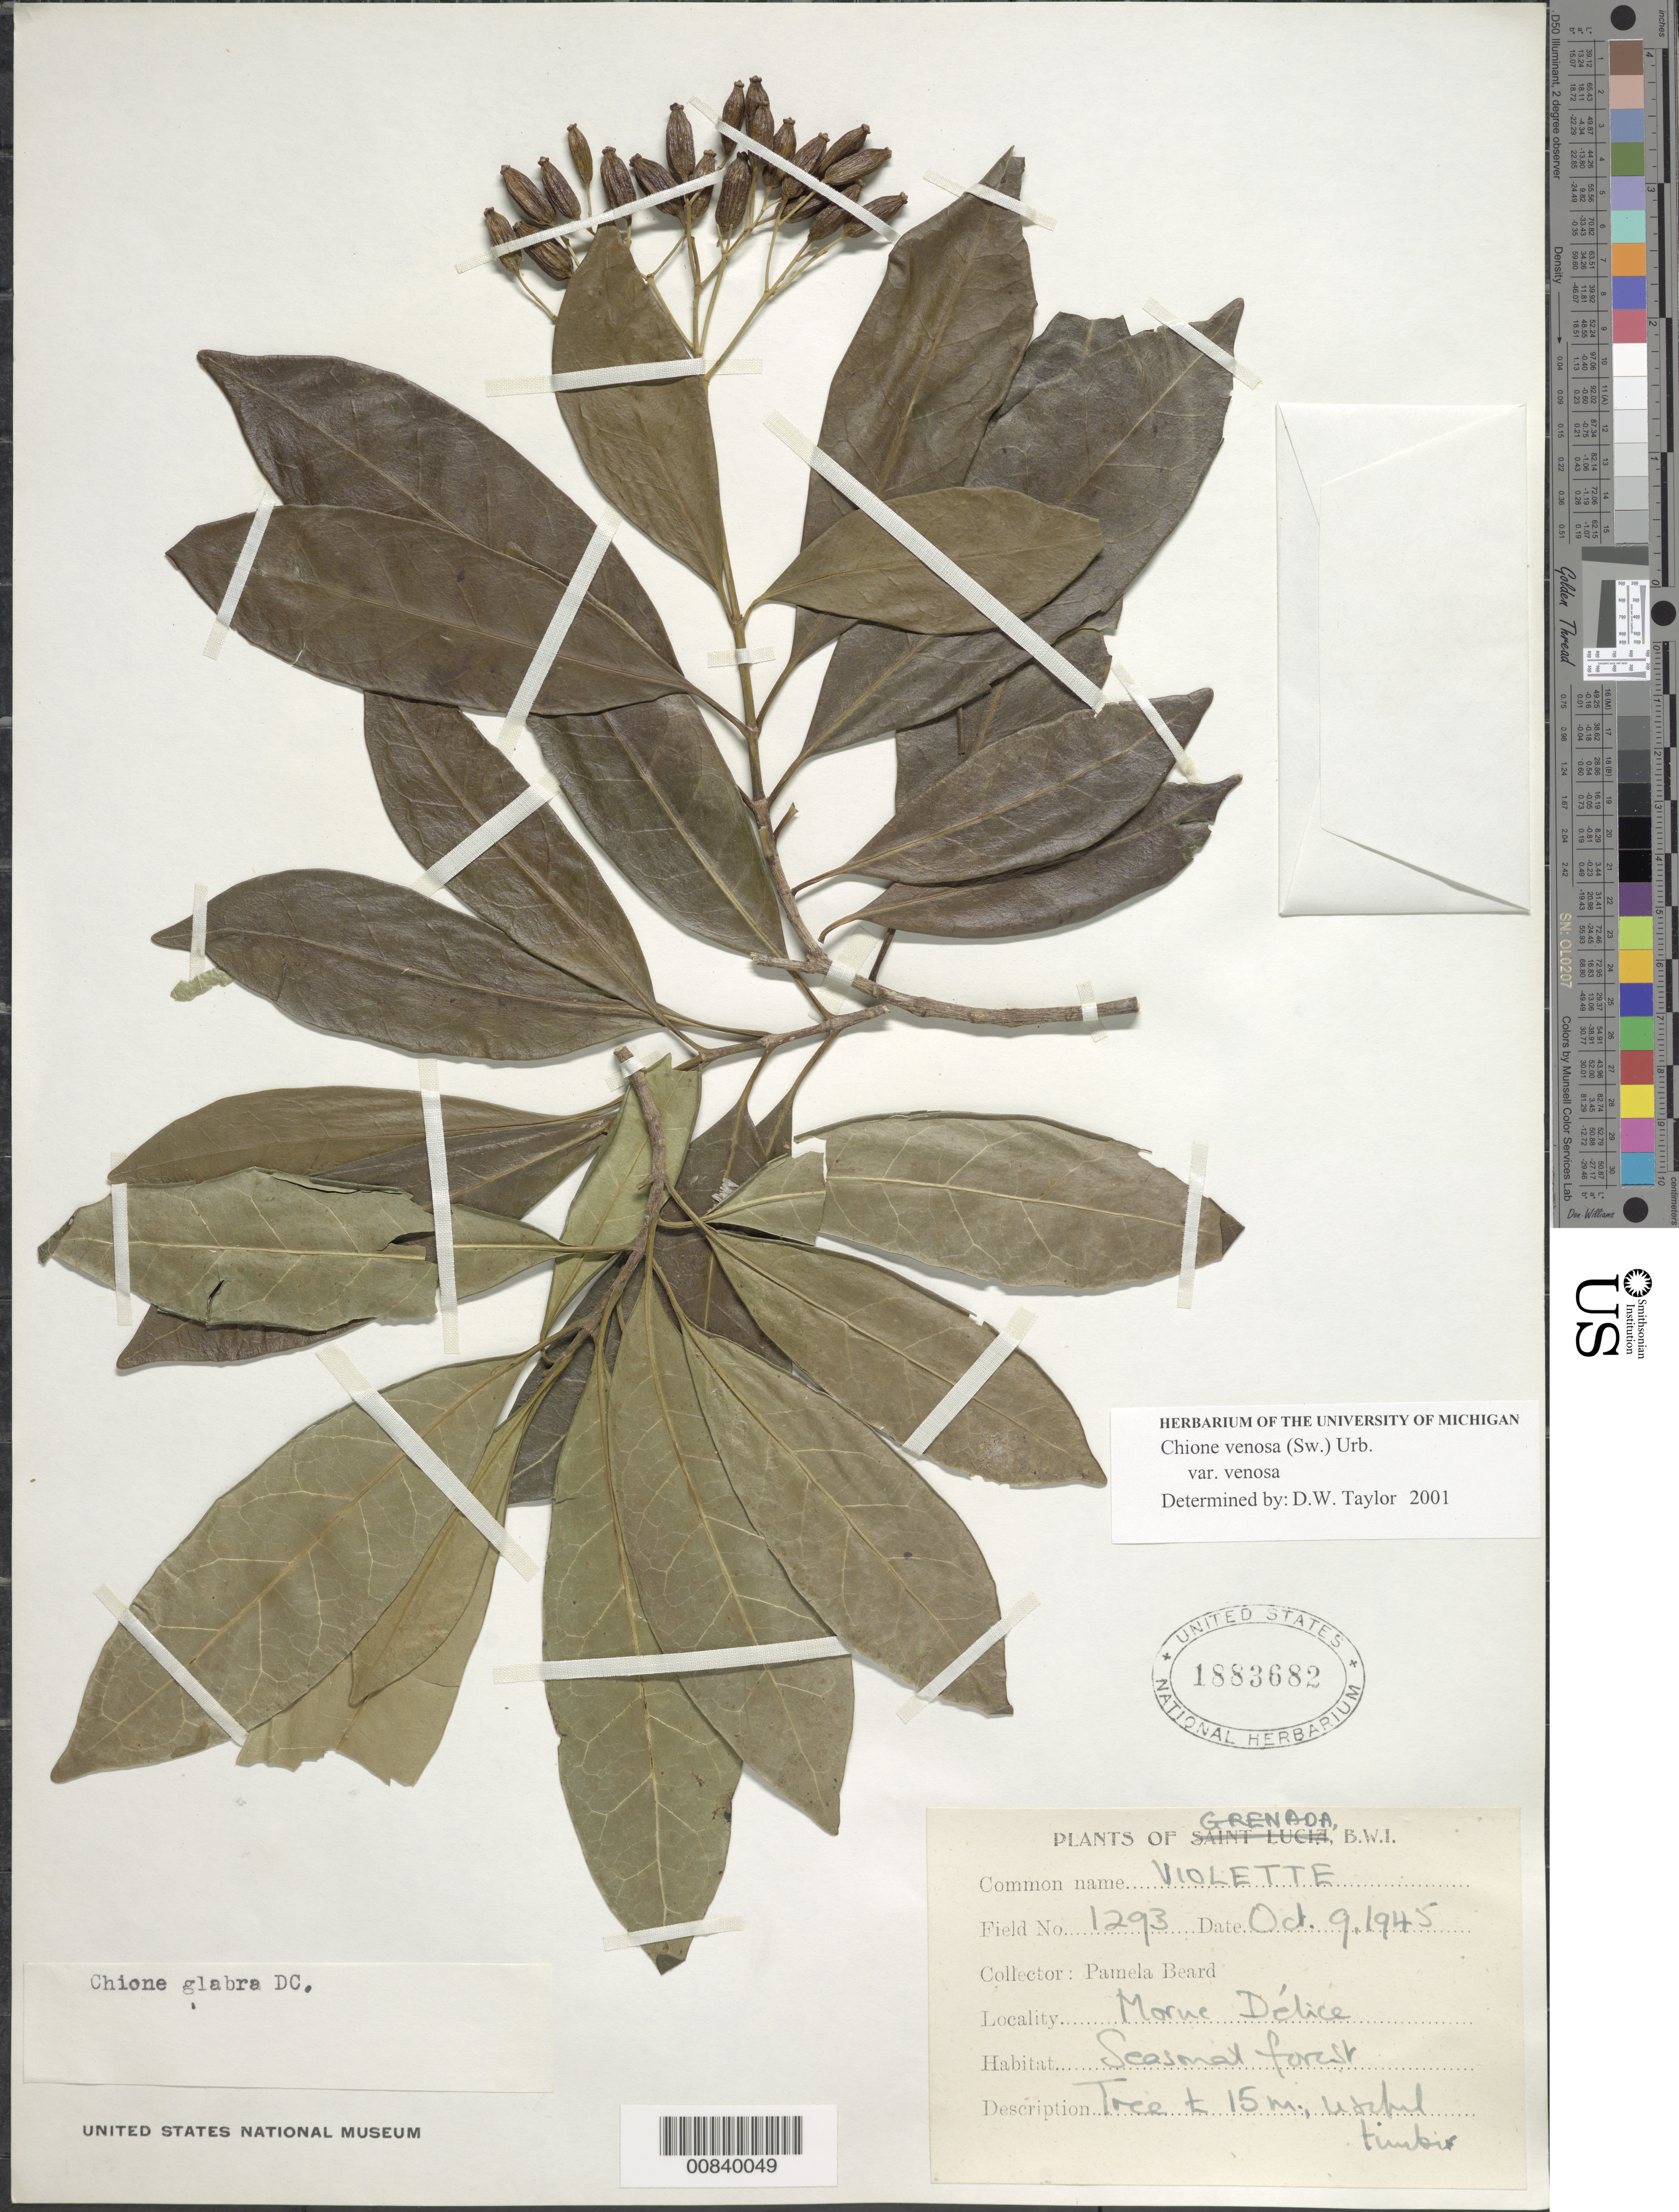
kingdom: Plantae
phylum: Tracheophyta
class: Magnoliopsida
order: Gentianales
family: Rubiaceae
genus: Chione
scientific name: Chione venosa var. venosa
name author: (Sw.) Urb.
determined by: Taylor, D. W., (MICH), University of Michigan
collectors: P. Beard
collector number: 1293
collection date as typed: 09 Oct 1945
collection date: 1945-10-09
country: Grenada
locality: Morne Délice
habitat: Seasonal Forest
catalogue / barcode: US 1883682